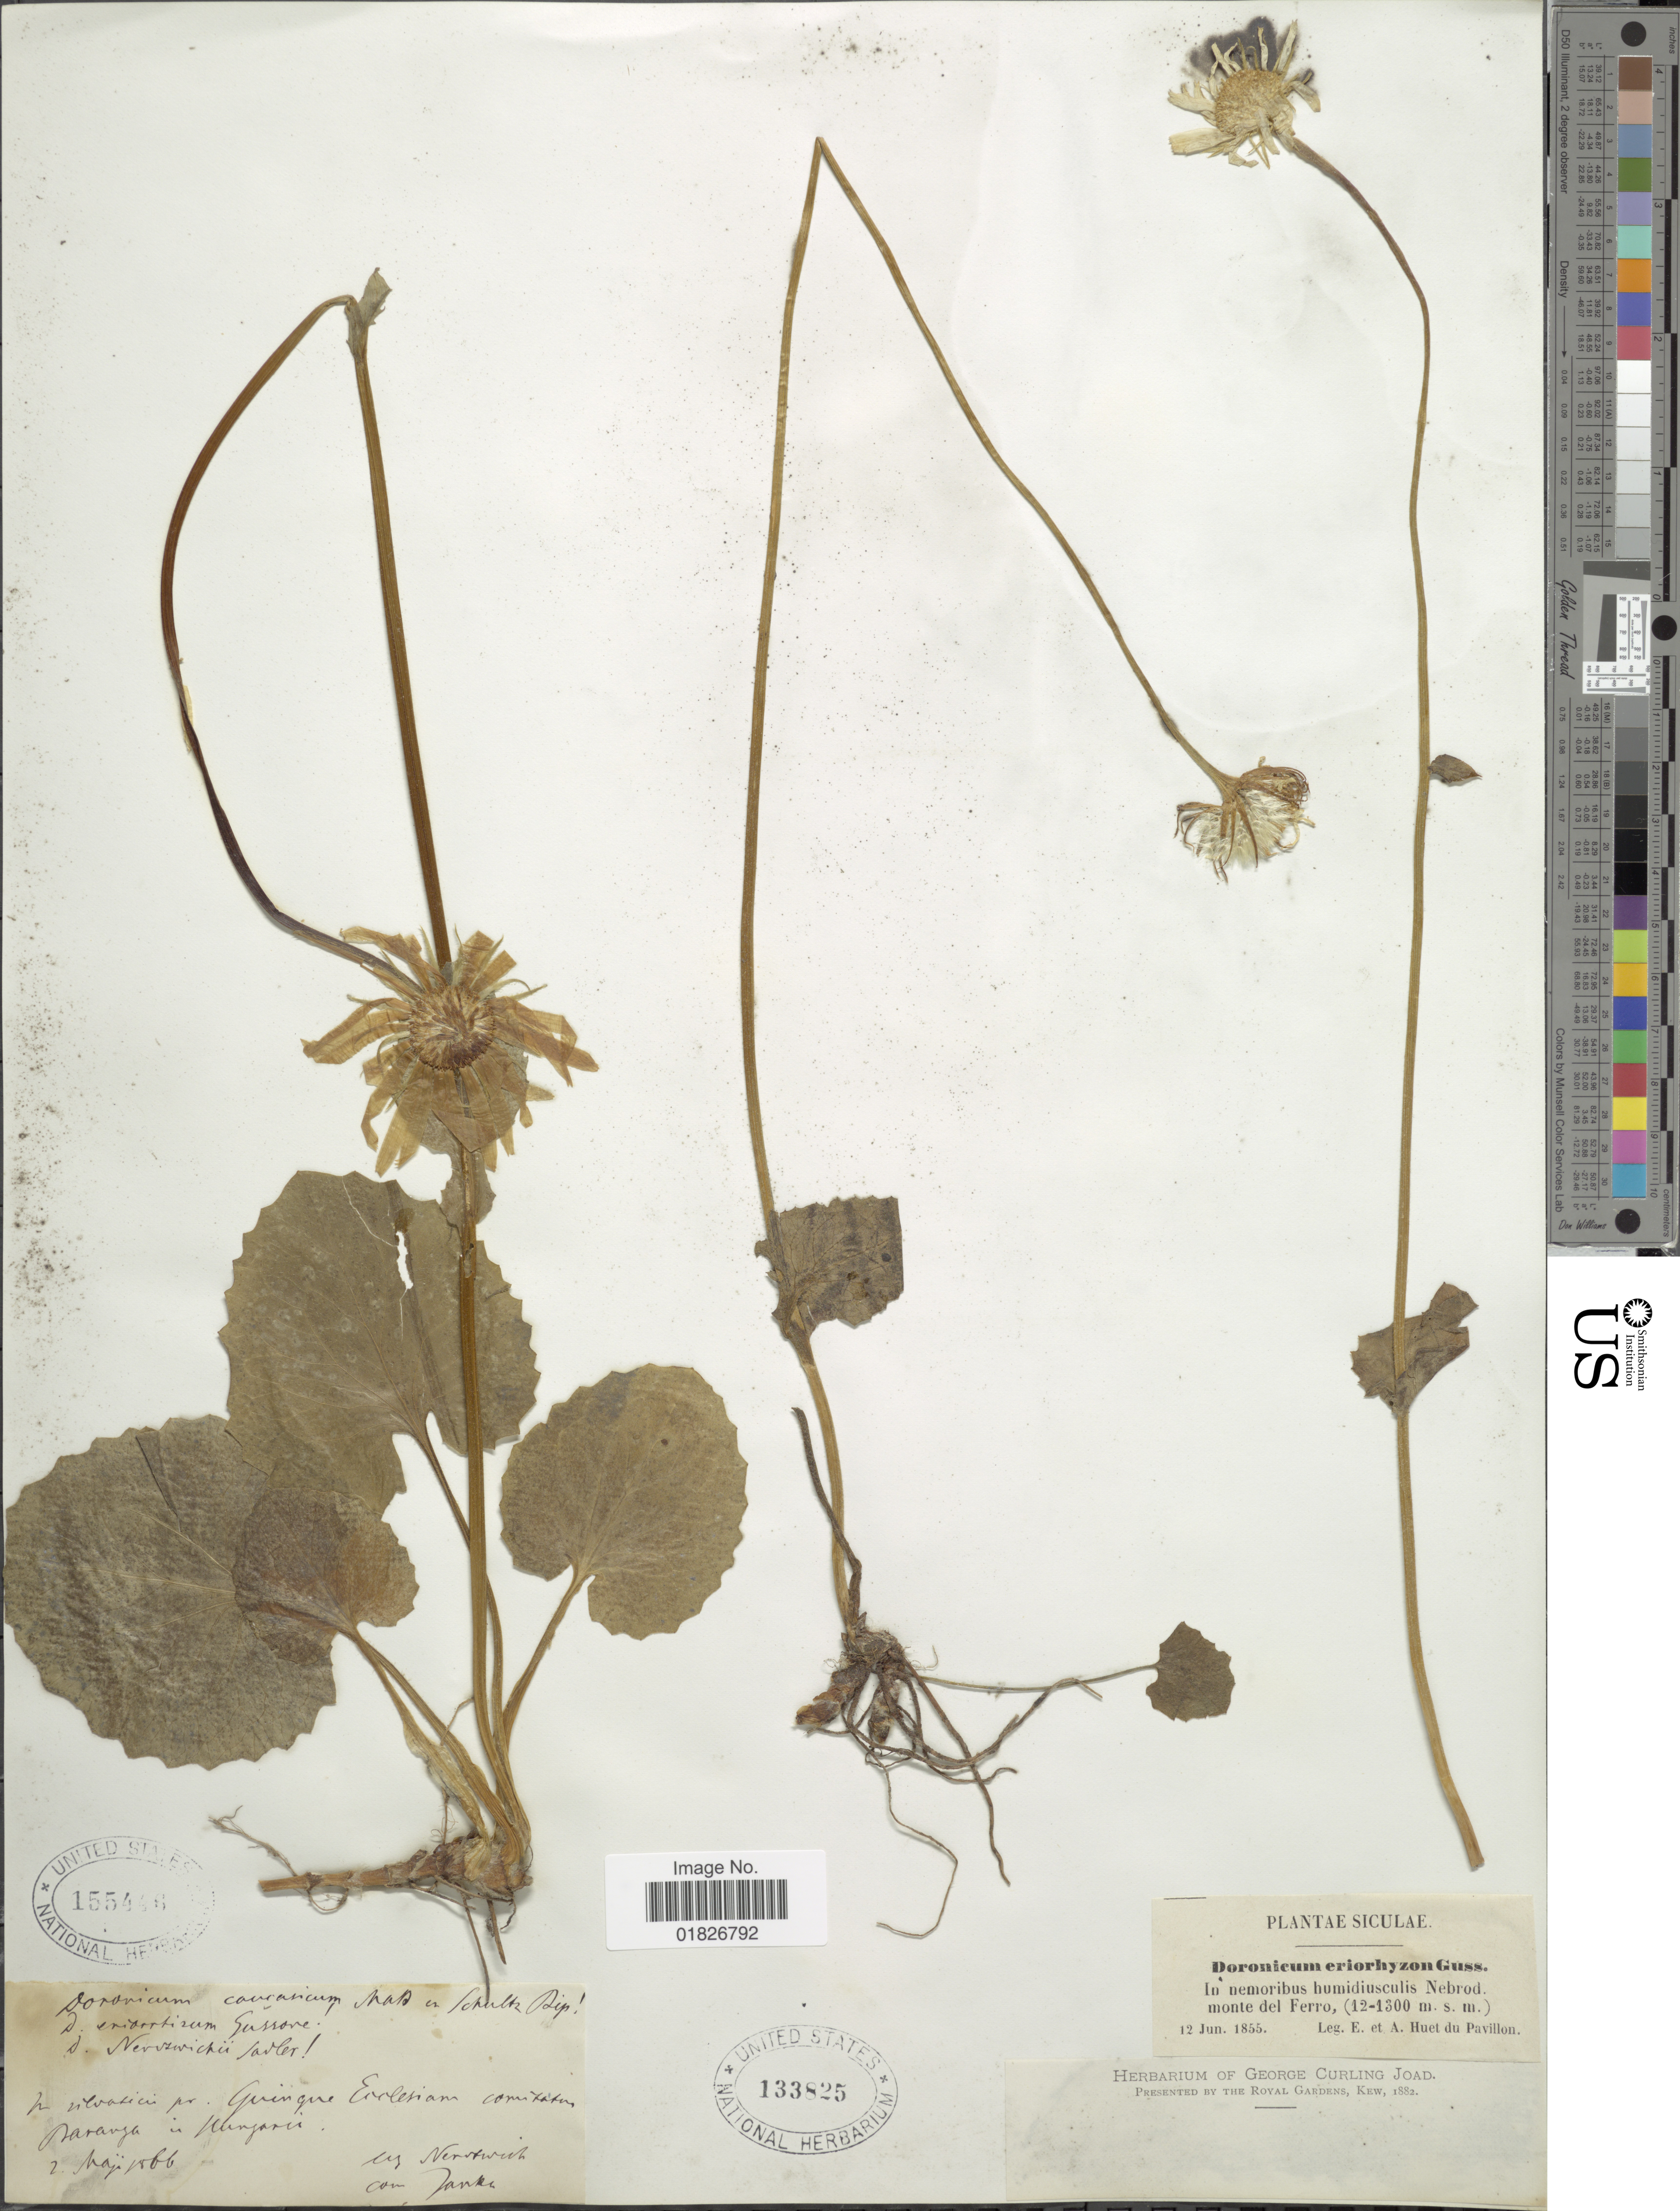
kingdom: Plantae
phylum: Tracheophyta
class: Magnoliopsida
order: Asterales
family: Asteraceae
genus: Doronicum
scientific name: Doronicum orientale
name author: Hoffm.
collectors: Nendtwich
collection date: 1866-05-02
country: Hungary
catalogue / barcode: US 155446